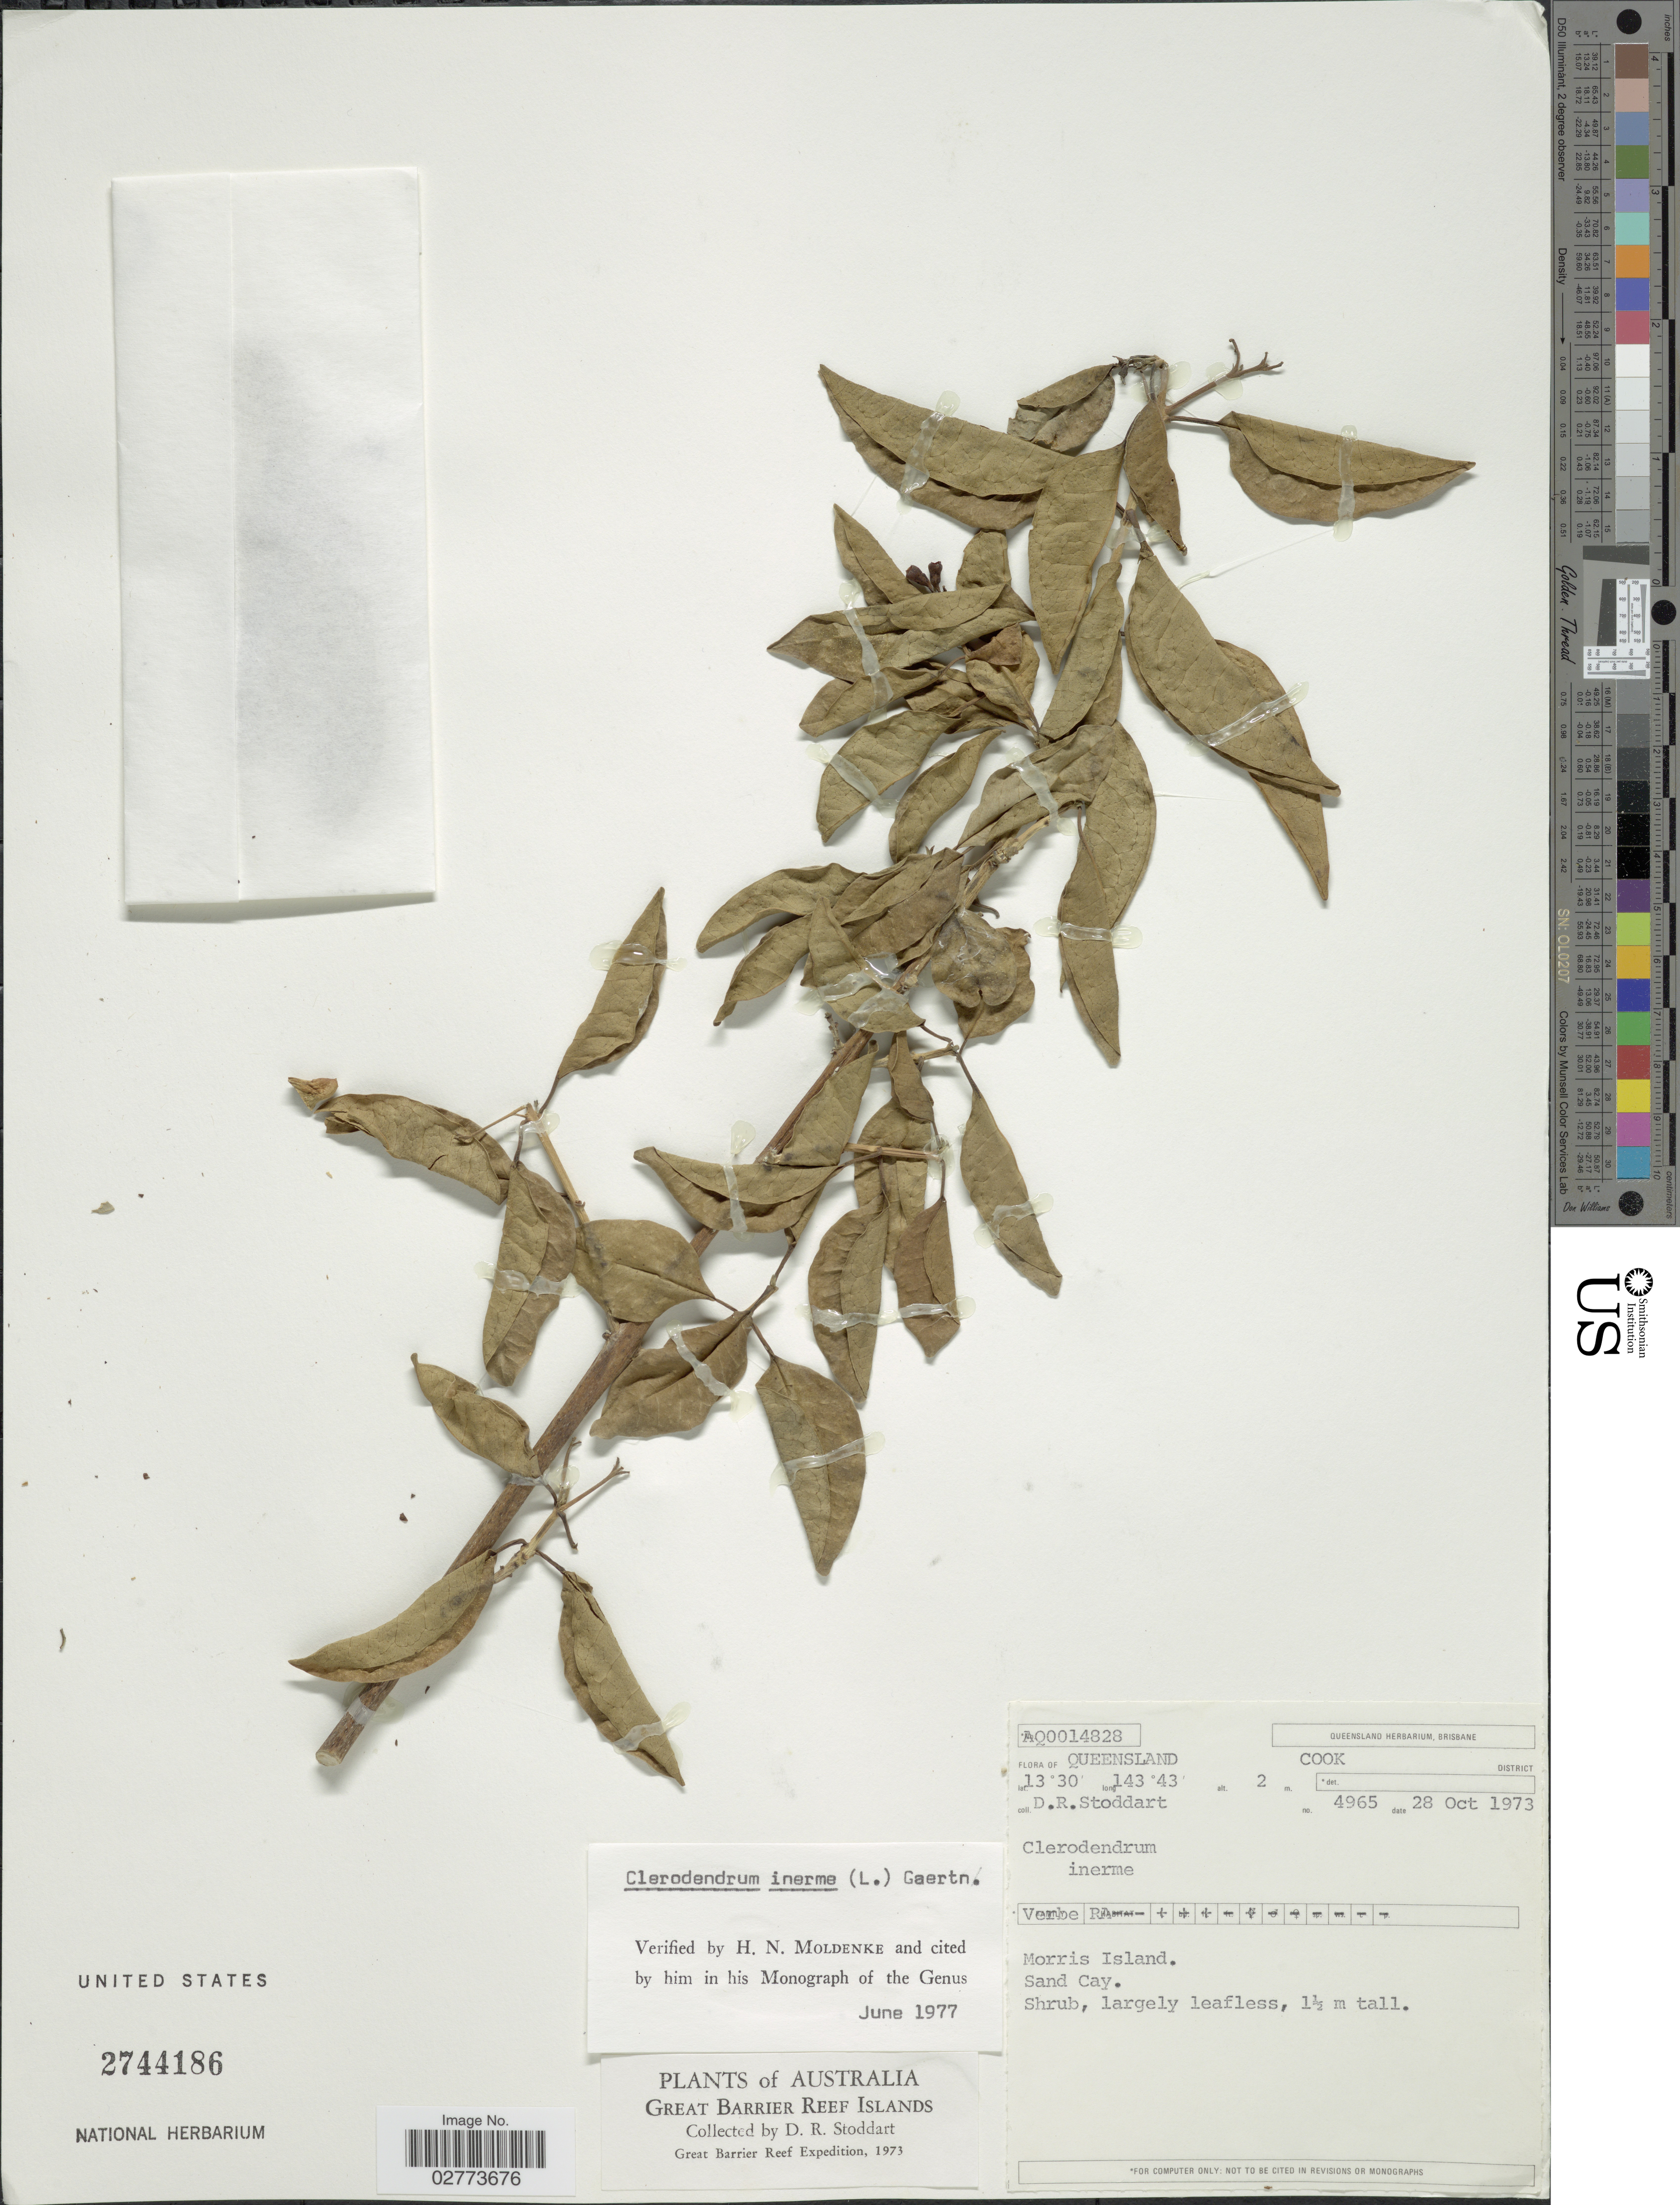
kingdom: Plantae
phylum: Tracheophyta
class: Magnoliopsida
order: Lamiales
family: Lamiaceae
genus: Clerodendrum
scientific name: Clerodendrum inerme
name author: (L.) Gaertn.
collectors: D. R. Stoddart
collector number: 4965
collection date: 1973-10-28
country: Australia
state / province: Queensland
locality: Cook District, Morris Island, Great Barrier Reef Islands.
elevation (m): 2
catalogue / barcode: US 2744186